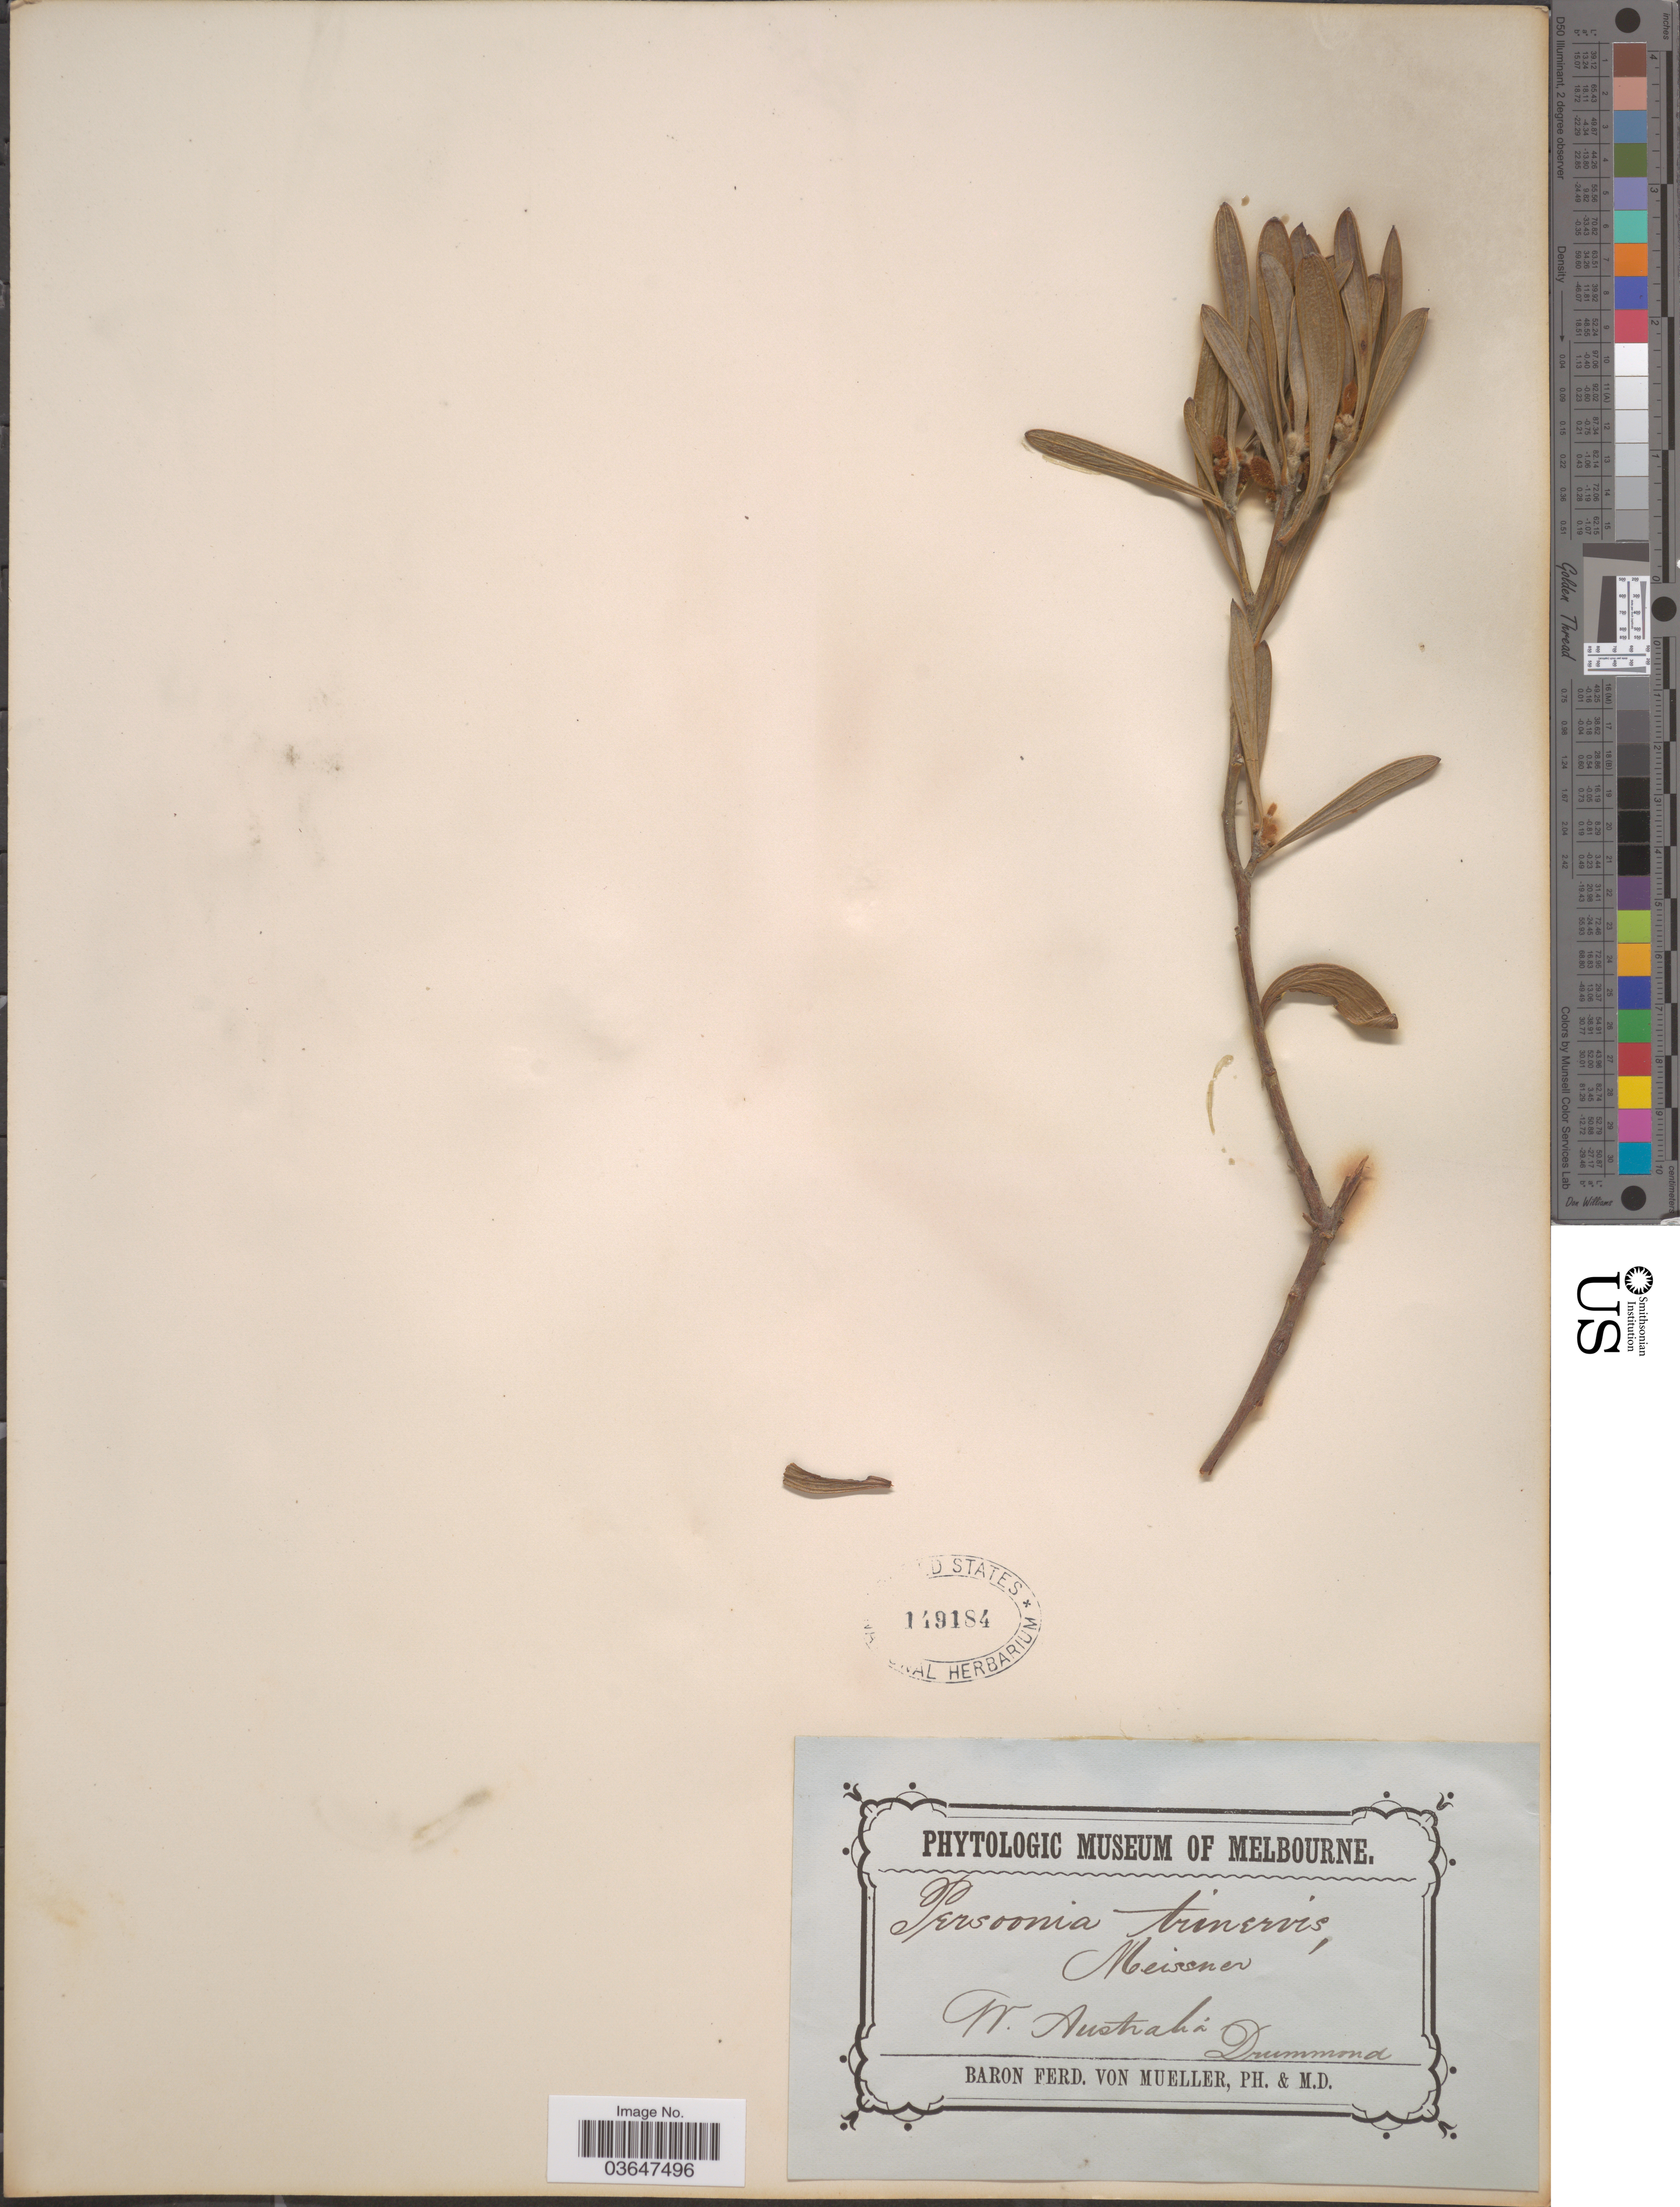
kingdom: Plantae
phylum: Tracheophyta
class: Magnoliopsida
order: Proteales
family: Proteaceae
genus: Persoonia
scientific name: Persoonia trinervis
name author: Meisn.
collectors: F. Mueller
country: Australia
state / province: Western Australia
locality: W. Australia. Drummond.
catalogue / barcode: US 149184